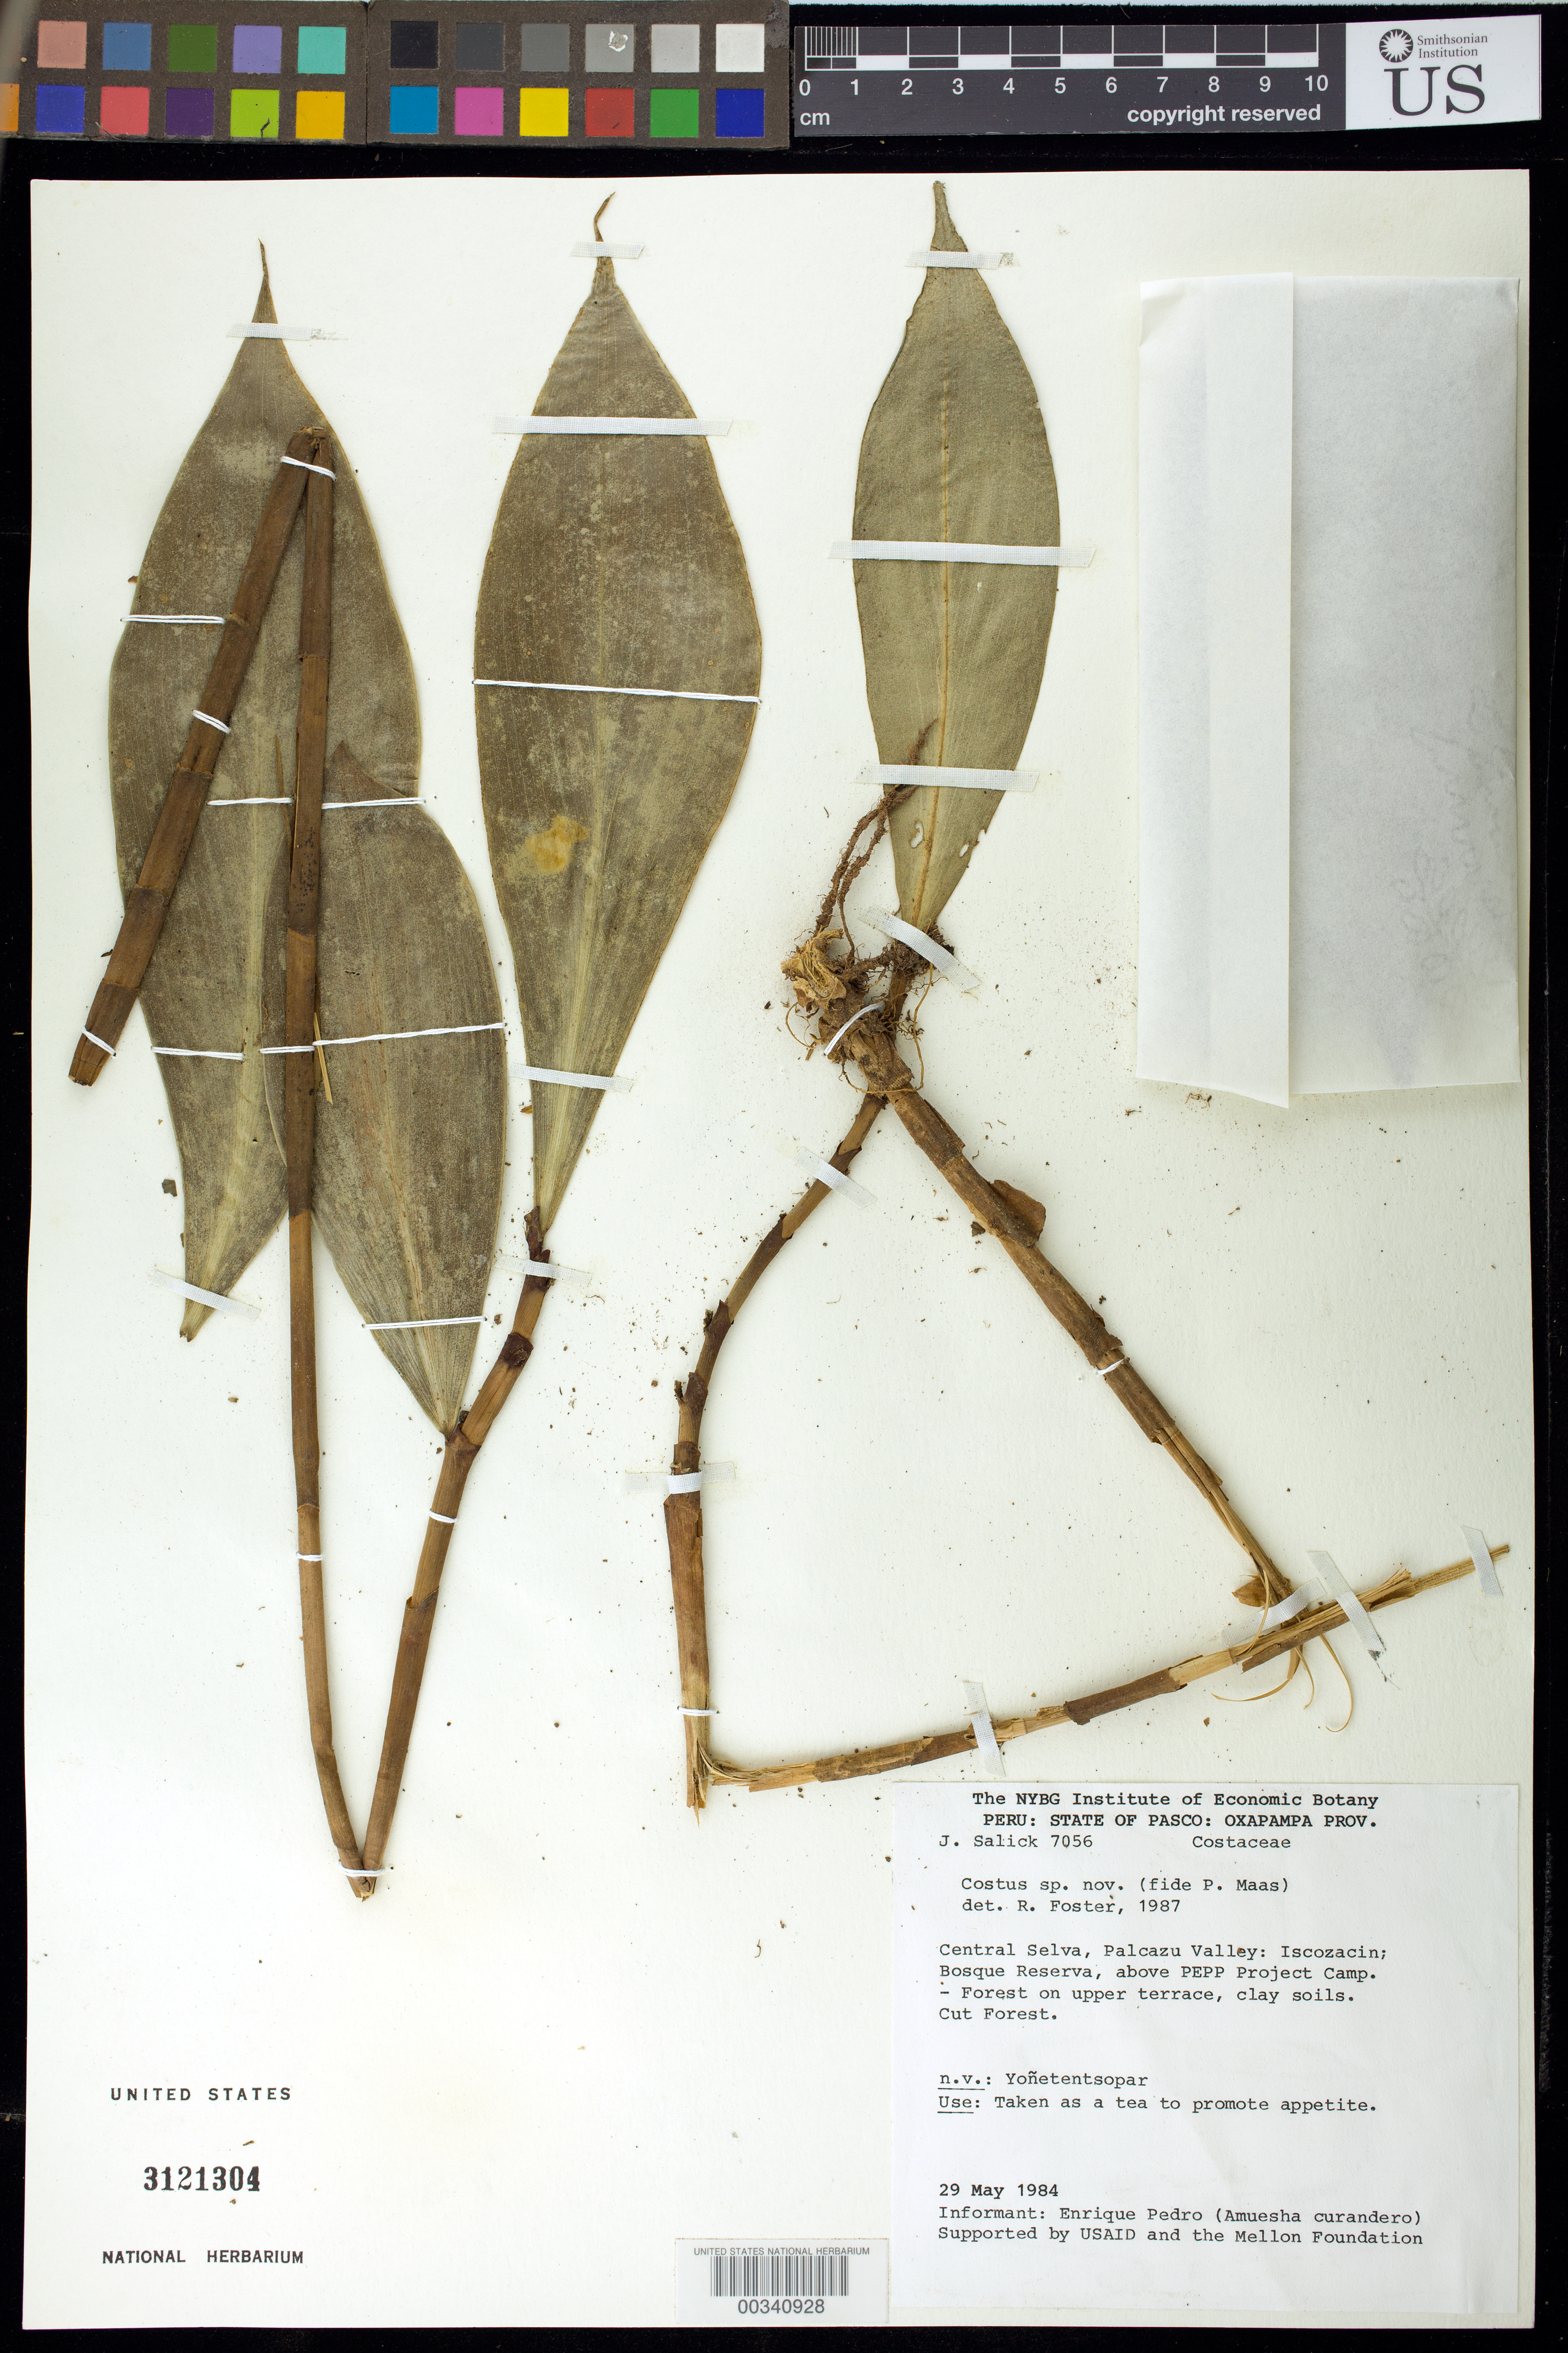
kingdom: Plantae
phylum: Tracheophyta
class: Liliopsida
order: Zingiberales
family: Costaceae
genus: Costus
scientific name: Costus sp.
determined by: Foster, R.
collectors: J. Salick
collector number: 7056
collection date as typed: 29 May 1984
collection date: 1984-05-29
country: Peru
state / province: Pasco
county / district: Oxapampa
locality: Central selva, palcazu valley: iscozacin, bosque reserva, above pepp project camp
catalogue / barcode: US 3121304